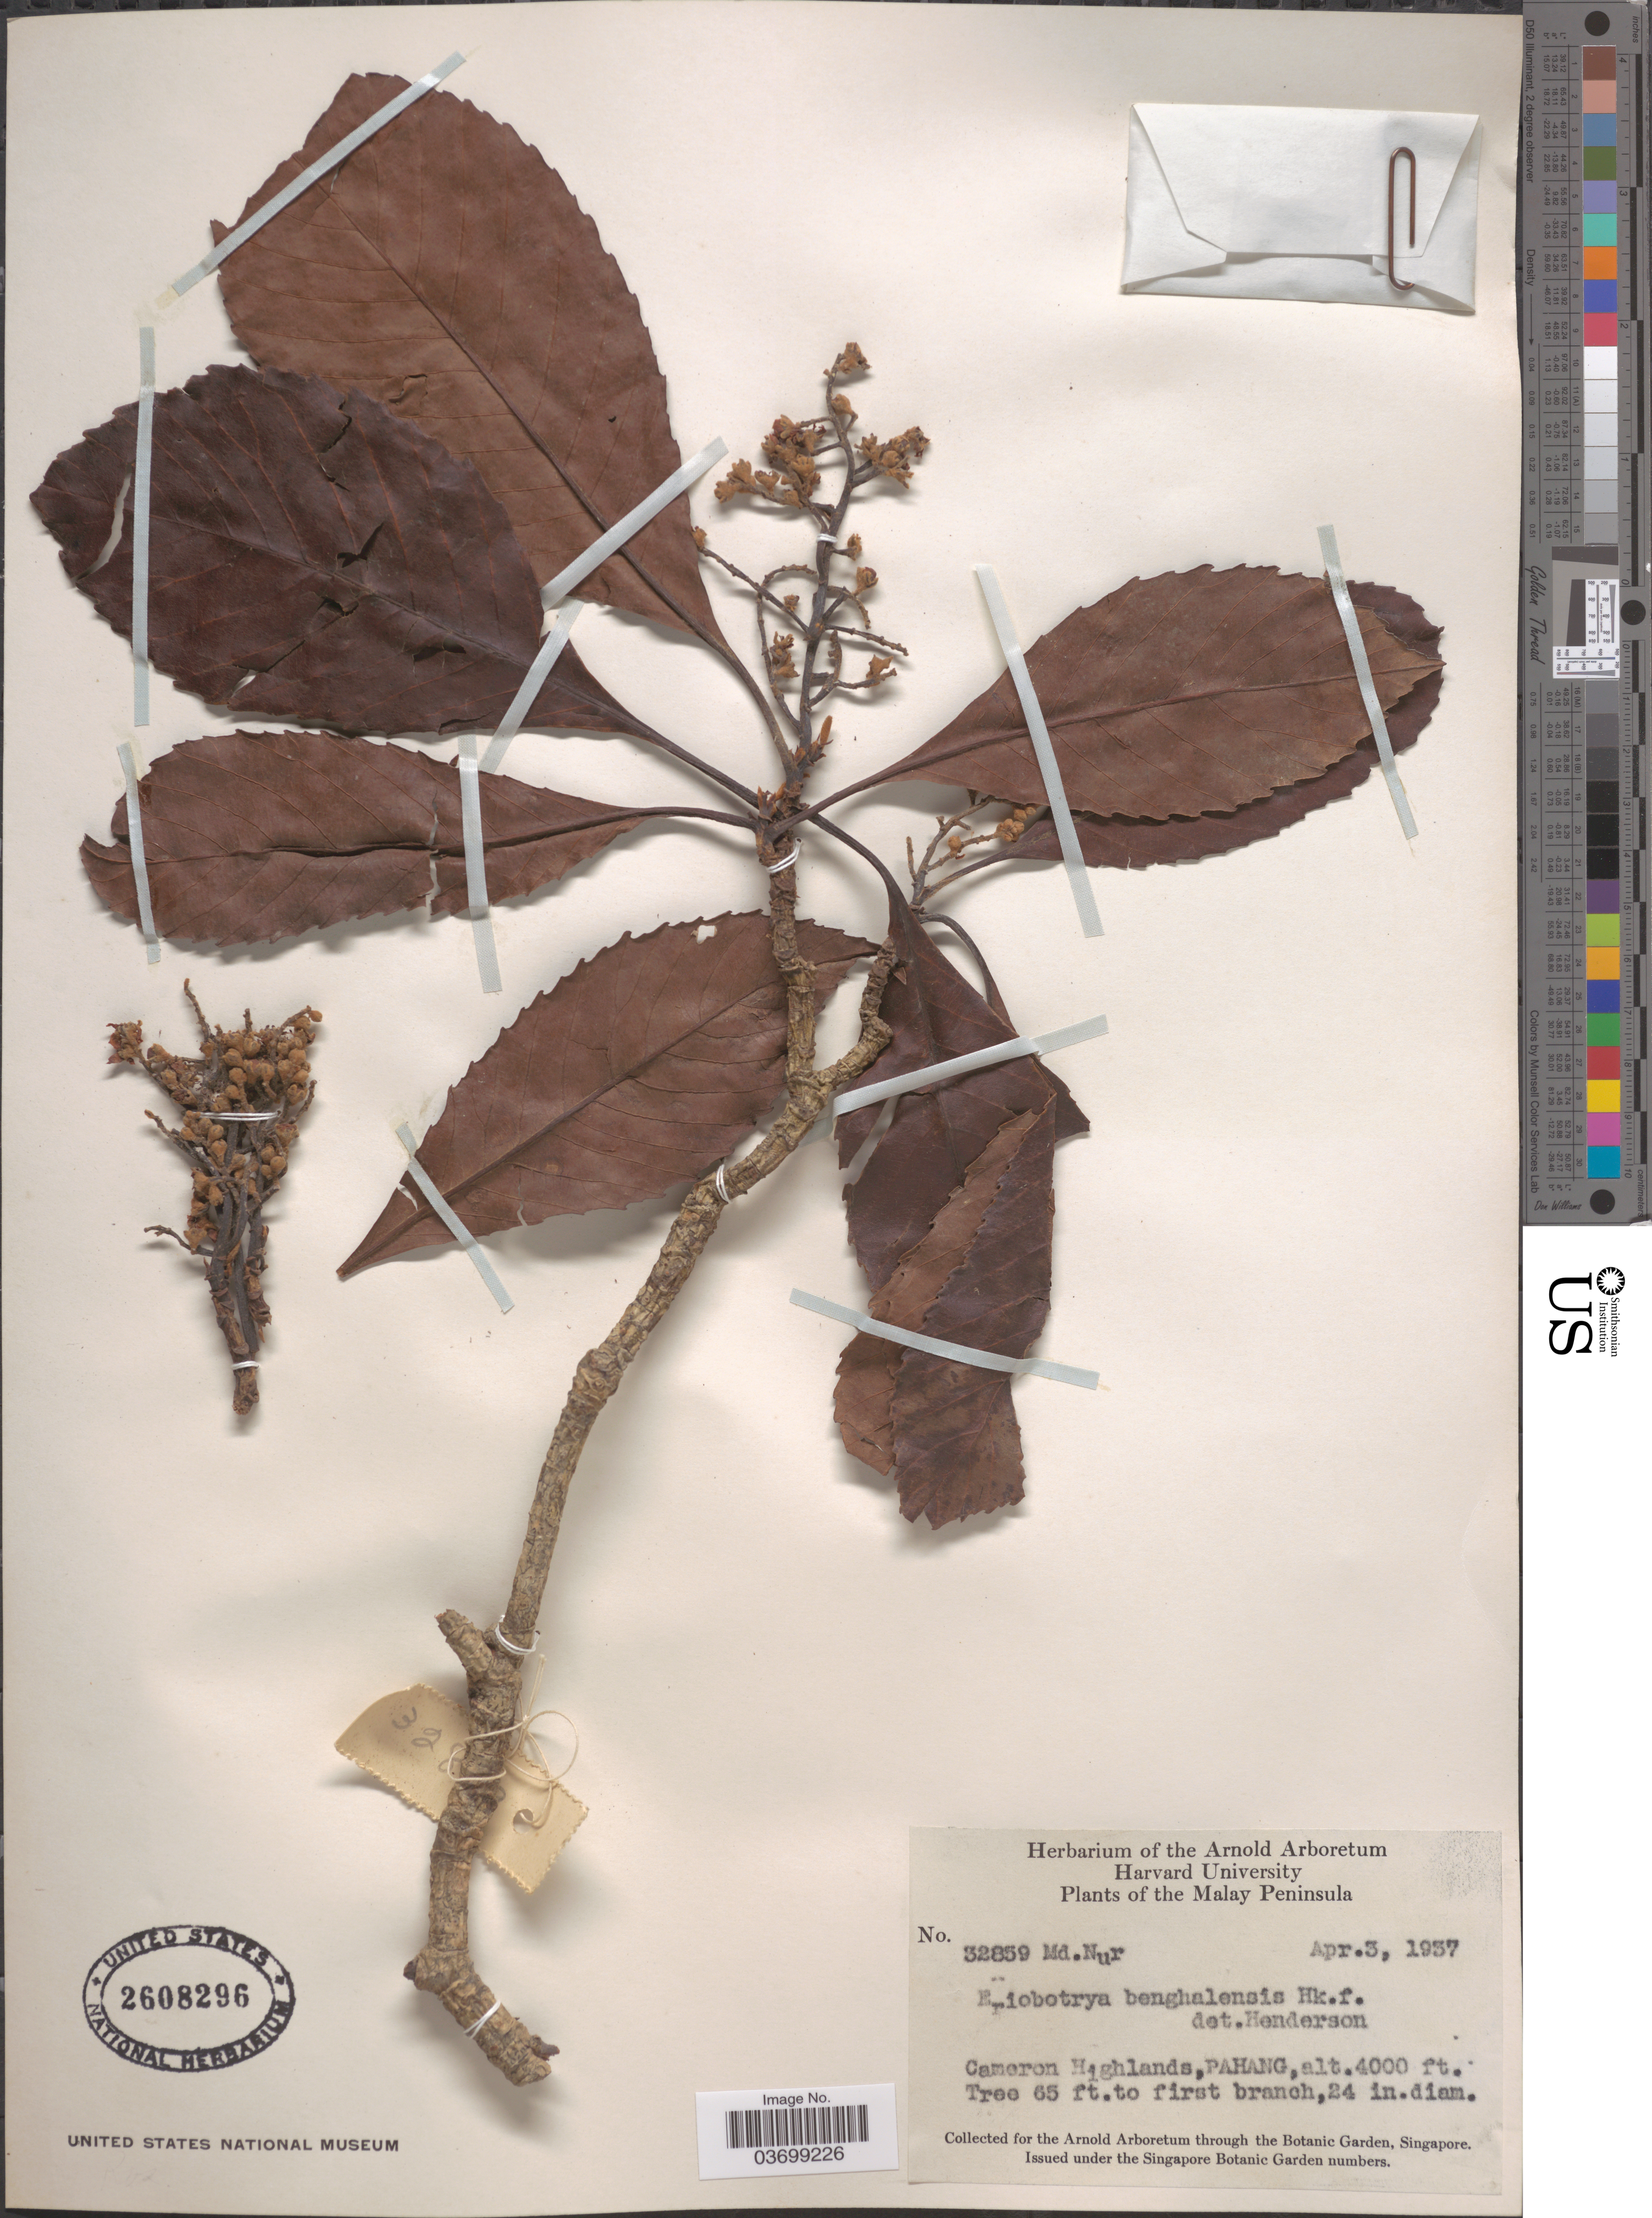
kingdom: Plantae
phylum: Tracheophyta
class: Magnoliopsida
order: Rosales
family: Rosaceae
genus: Rhaphiolepis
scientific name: Rhaphiolepis bengalensis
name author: (Roxb.) B.B. Liu & J. Wen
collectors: M. Nur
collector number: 32859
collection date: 1937-04-03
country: Malaysia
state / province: Pahang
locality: The Malay Peninsula. Cameron Highlands.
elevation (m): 1219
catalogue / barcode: US 2608296